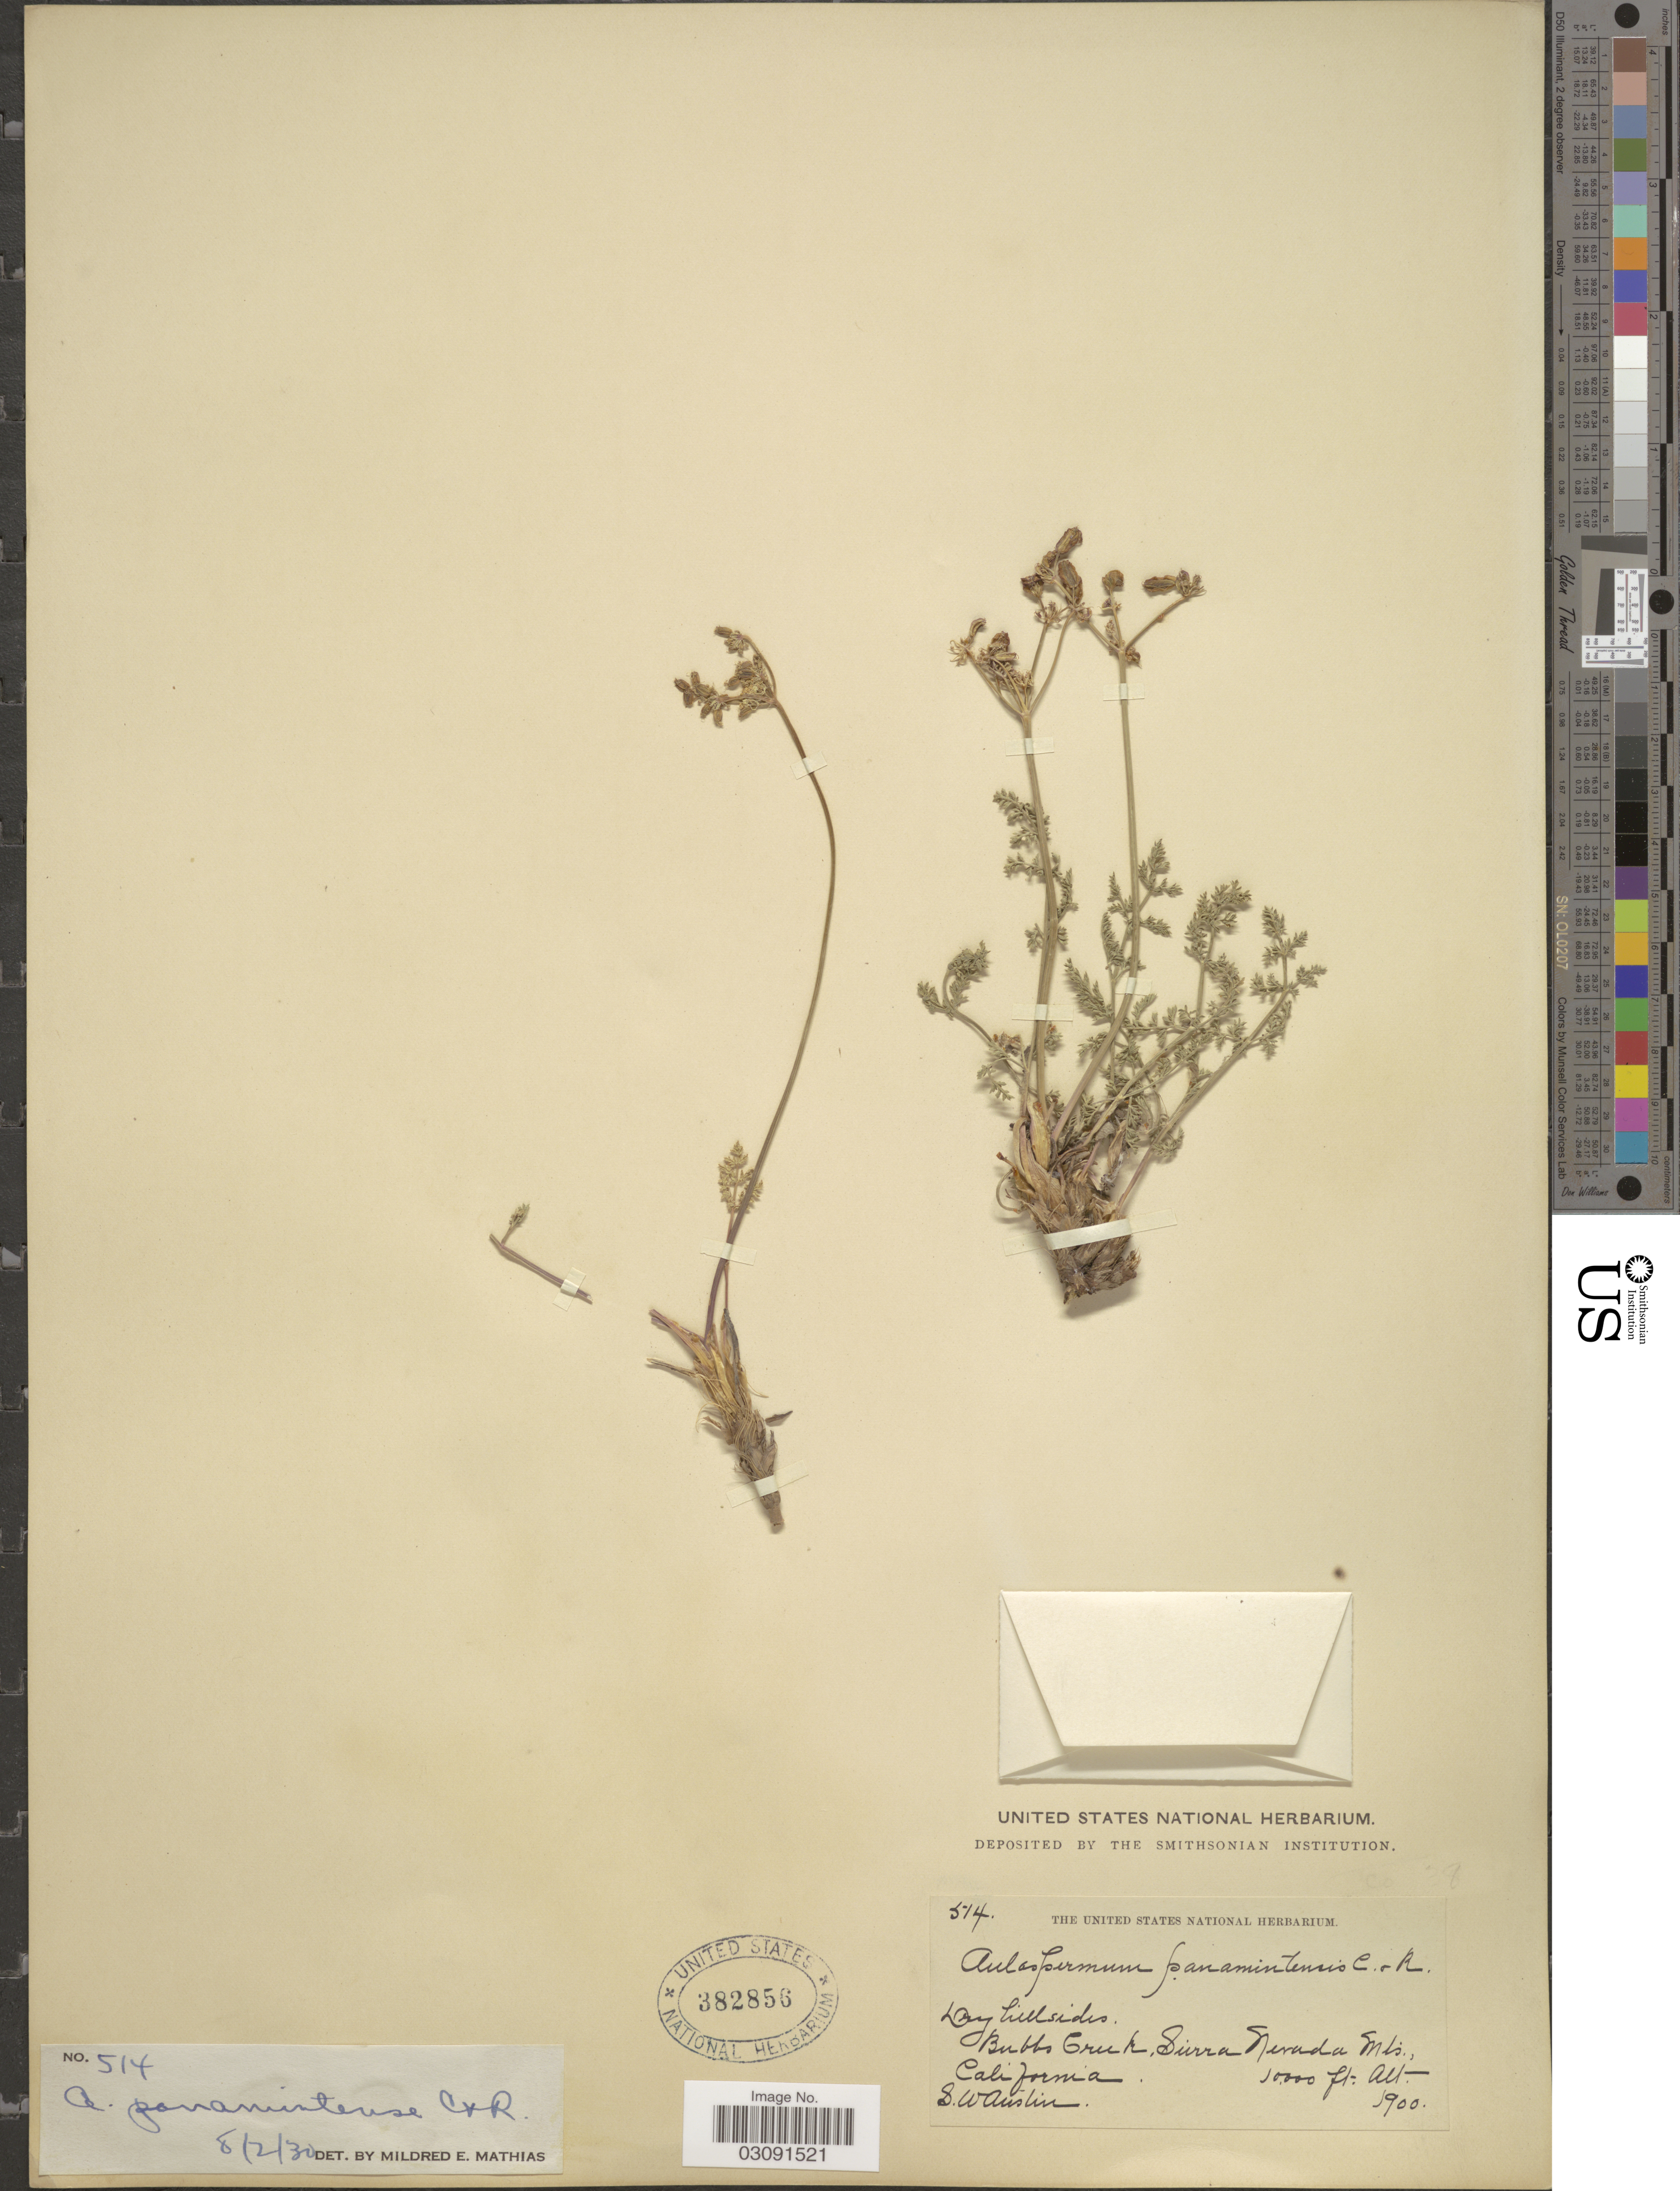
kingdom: Plantae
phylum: Tracheophyta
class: Magnoliopsida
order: Apiales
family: Apiaceae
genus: Cymopterus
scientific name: Cymopterus panamintensis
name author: J.M. Coult. & Rose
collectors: S. Austin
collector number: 514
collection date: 1900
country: United States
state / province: California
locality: Dry hillsides, Bubbs Creek, Sierra Nevada Mts.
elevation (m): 3048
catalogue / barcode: US 382856